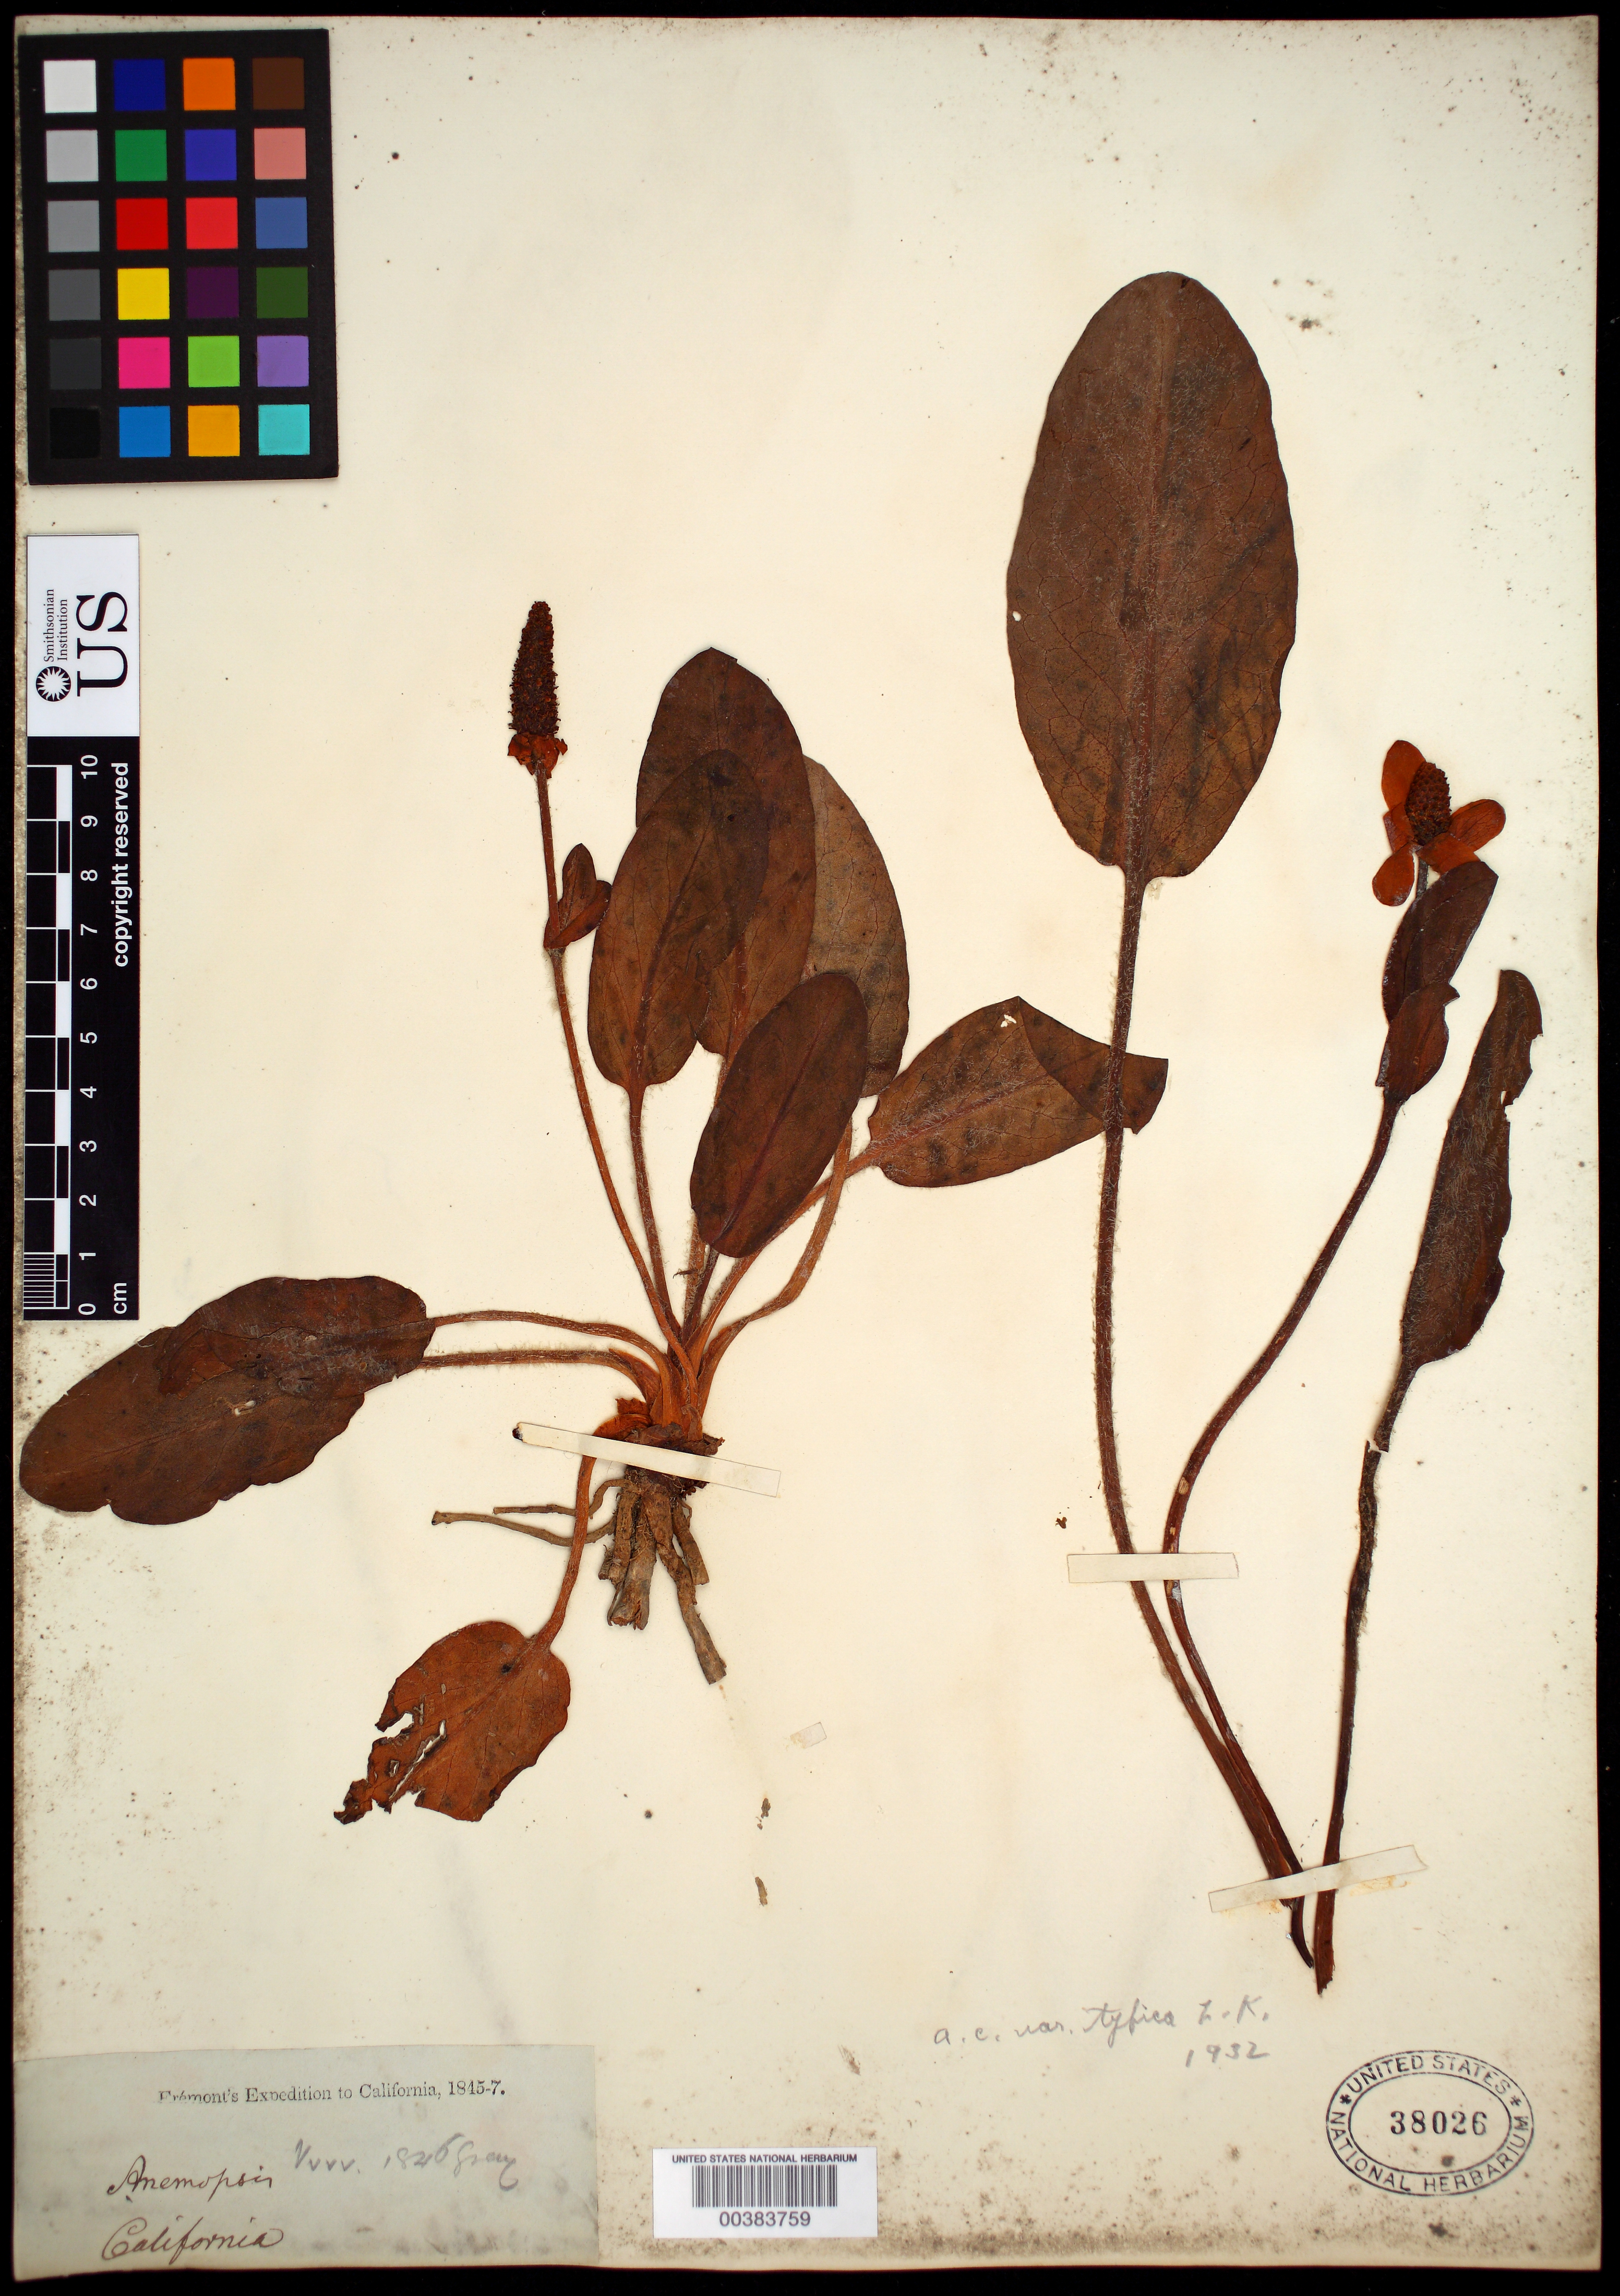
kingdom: Plantae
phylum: Tracheophyta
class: Magnoliopsida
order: Piperales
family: Saururaceae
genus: Anemopsis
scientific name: Anemopsis californica var. typica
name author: Kelso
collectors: J. C. Frémont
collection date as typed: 1845 to -- --- 1847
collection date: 1845/1847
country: United States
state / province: California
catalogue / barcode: US 38026